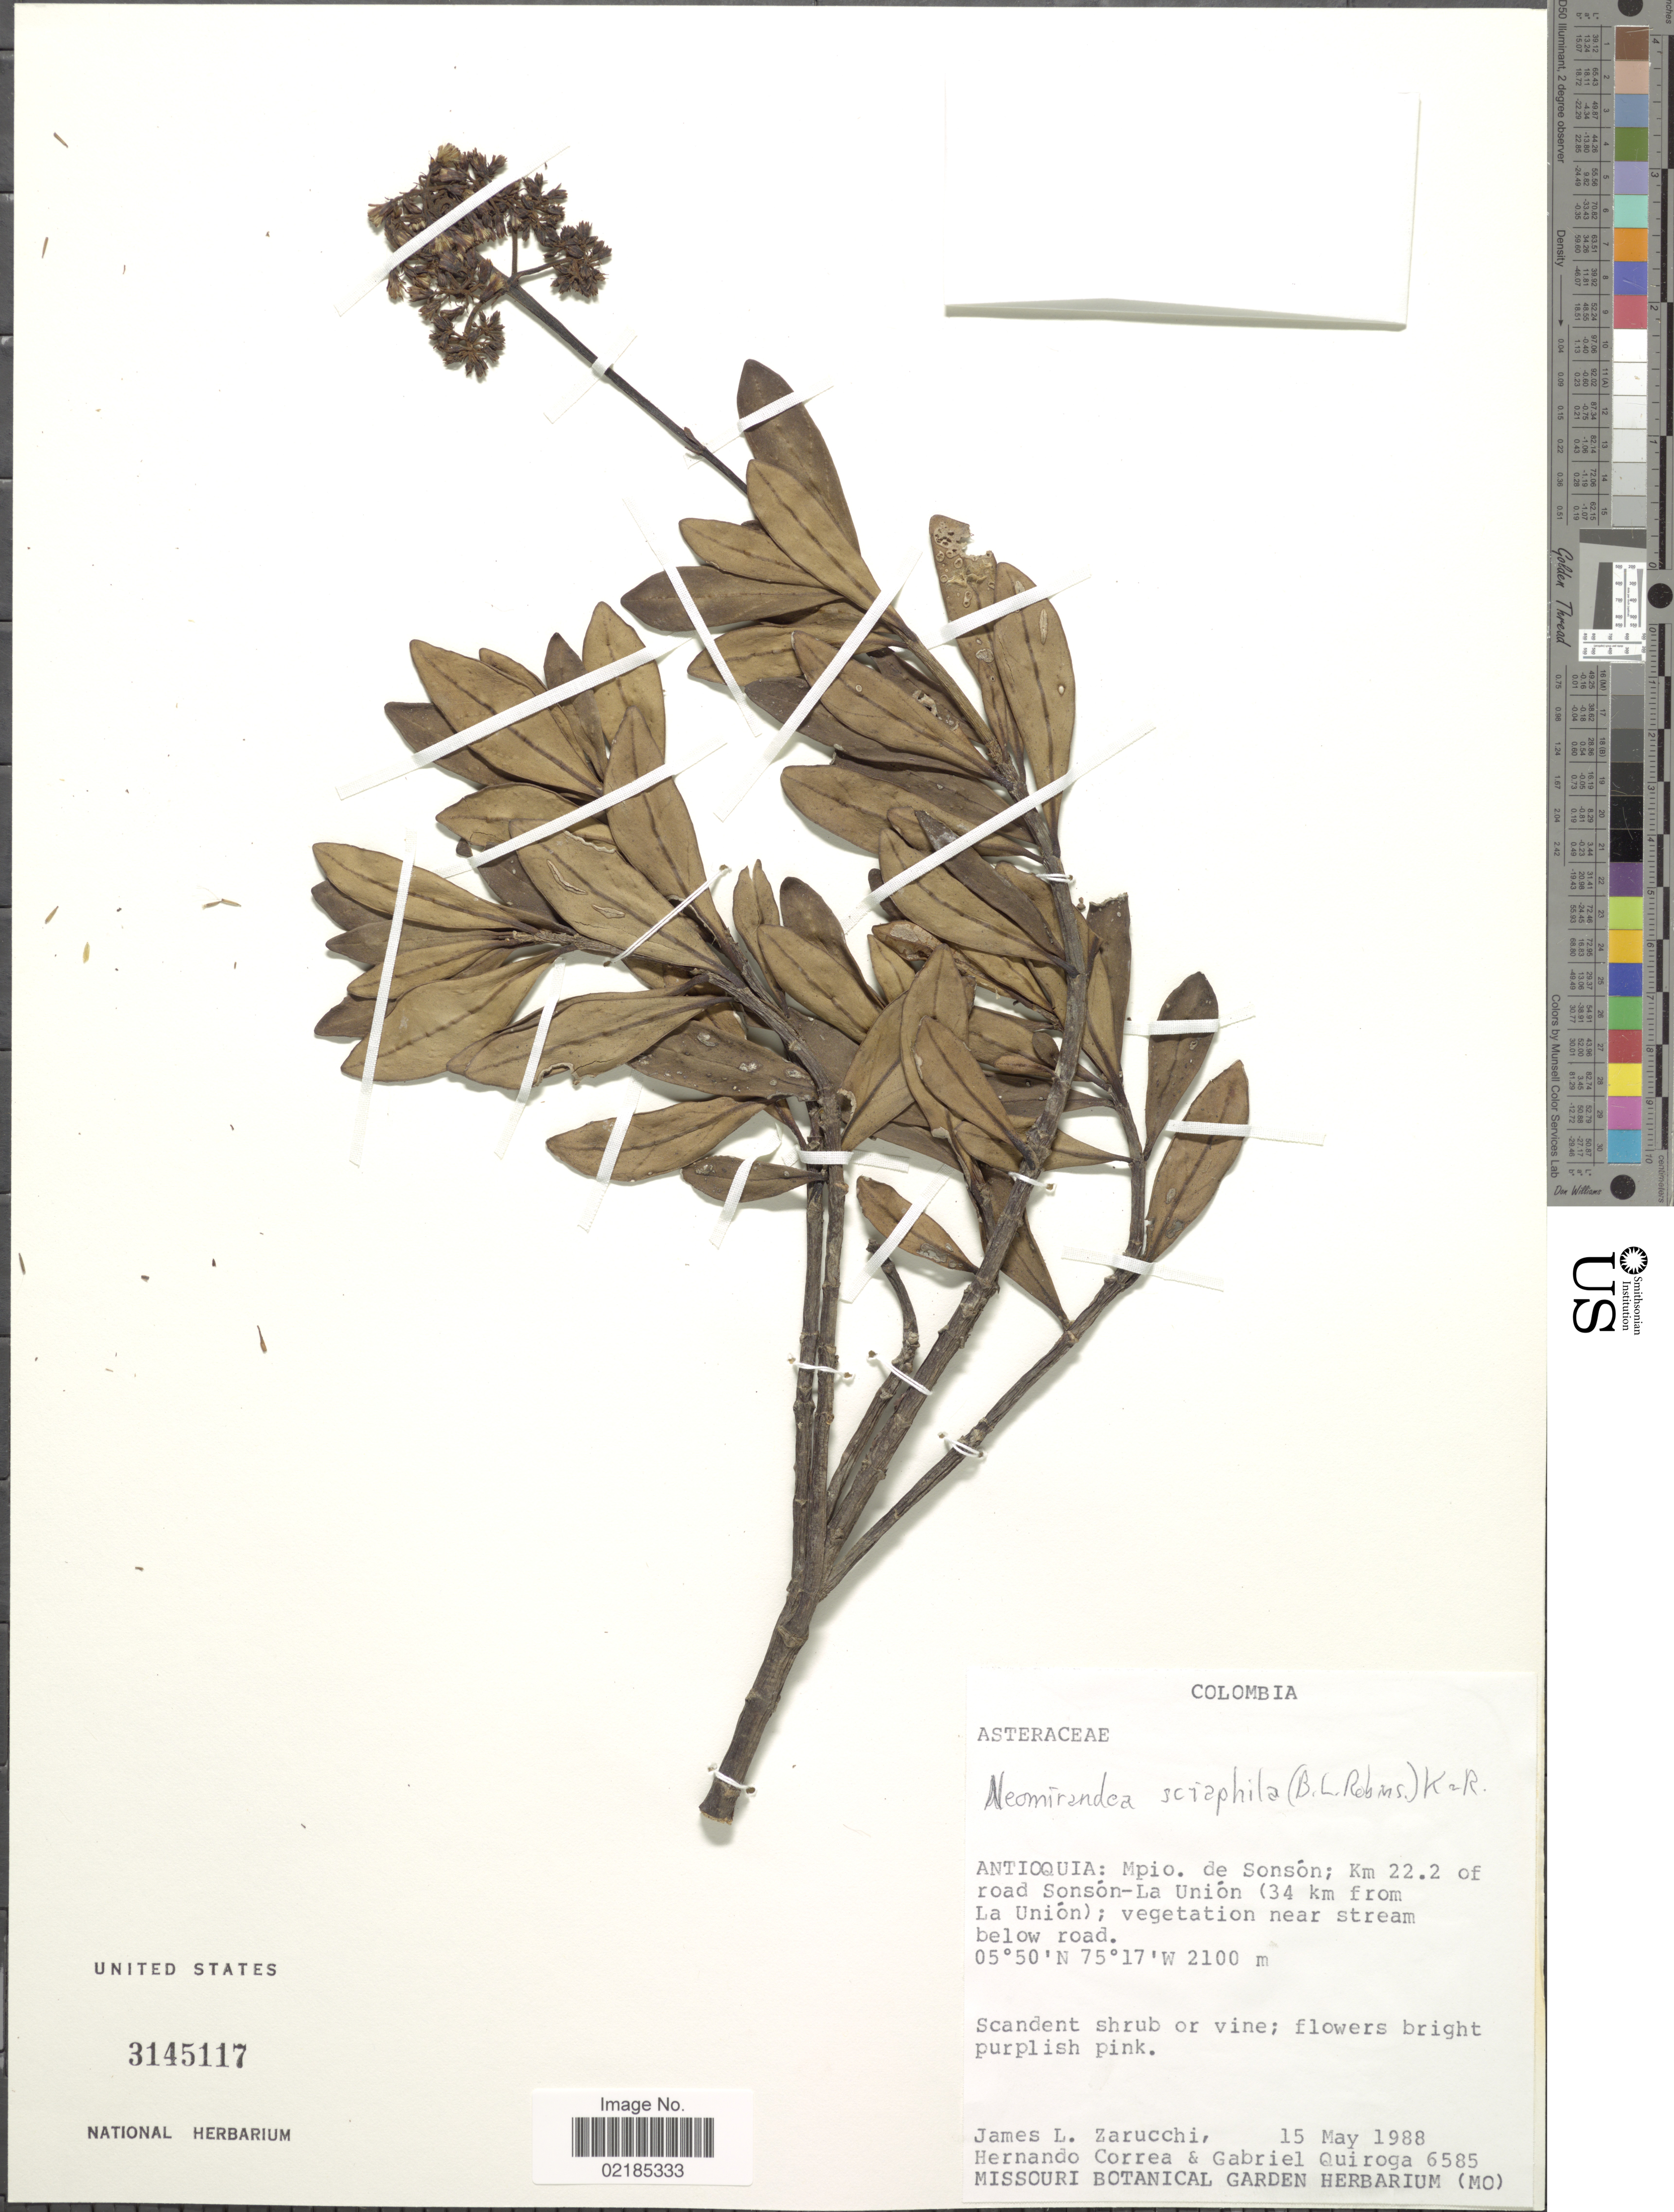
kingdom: Plantae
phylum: Tracheophyta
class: Magnoliopsida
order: Asterales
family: Asteraceae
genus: Neomirandea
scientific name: Neomirandea sciaphila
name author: (B.L. Rob.) R.M. King & H. Rob.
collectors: J. L. Zarucchi, H. Correa & G. Quiroga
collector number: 6585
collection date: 1988-05-15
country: Colombia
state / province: Antioquia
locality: Mpio. de Sonson; Km 22.2 of road Sonson-La Union (34 km from La Union)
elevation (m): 2100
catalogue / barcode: US 3145117